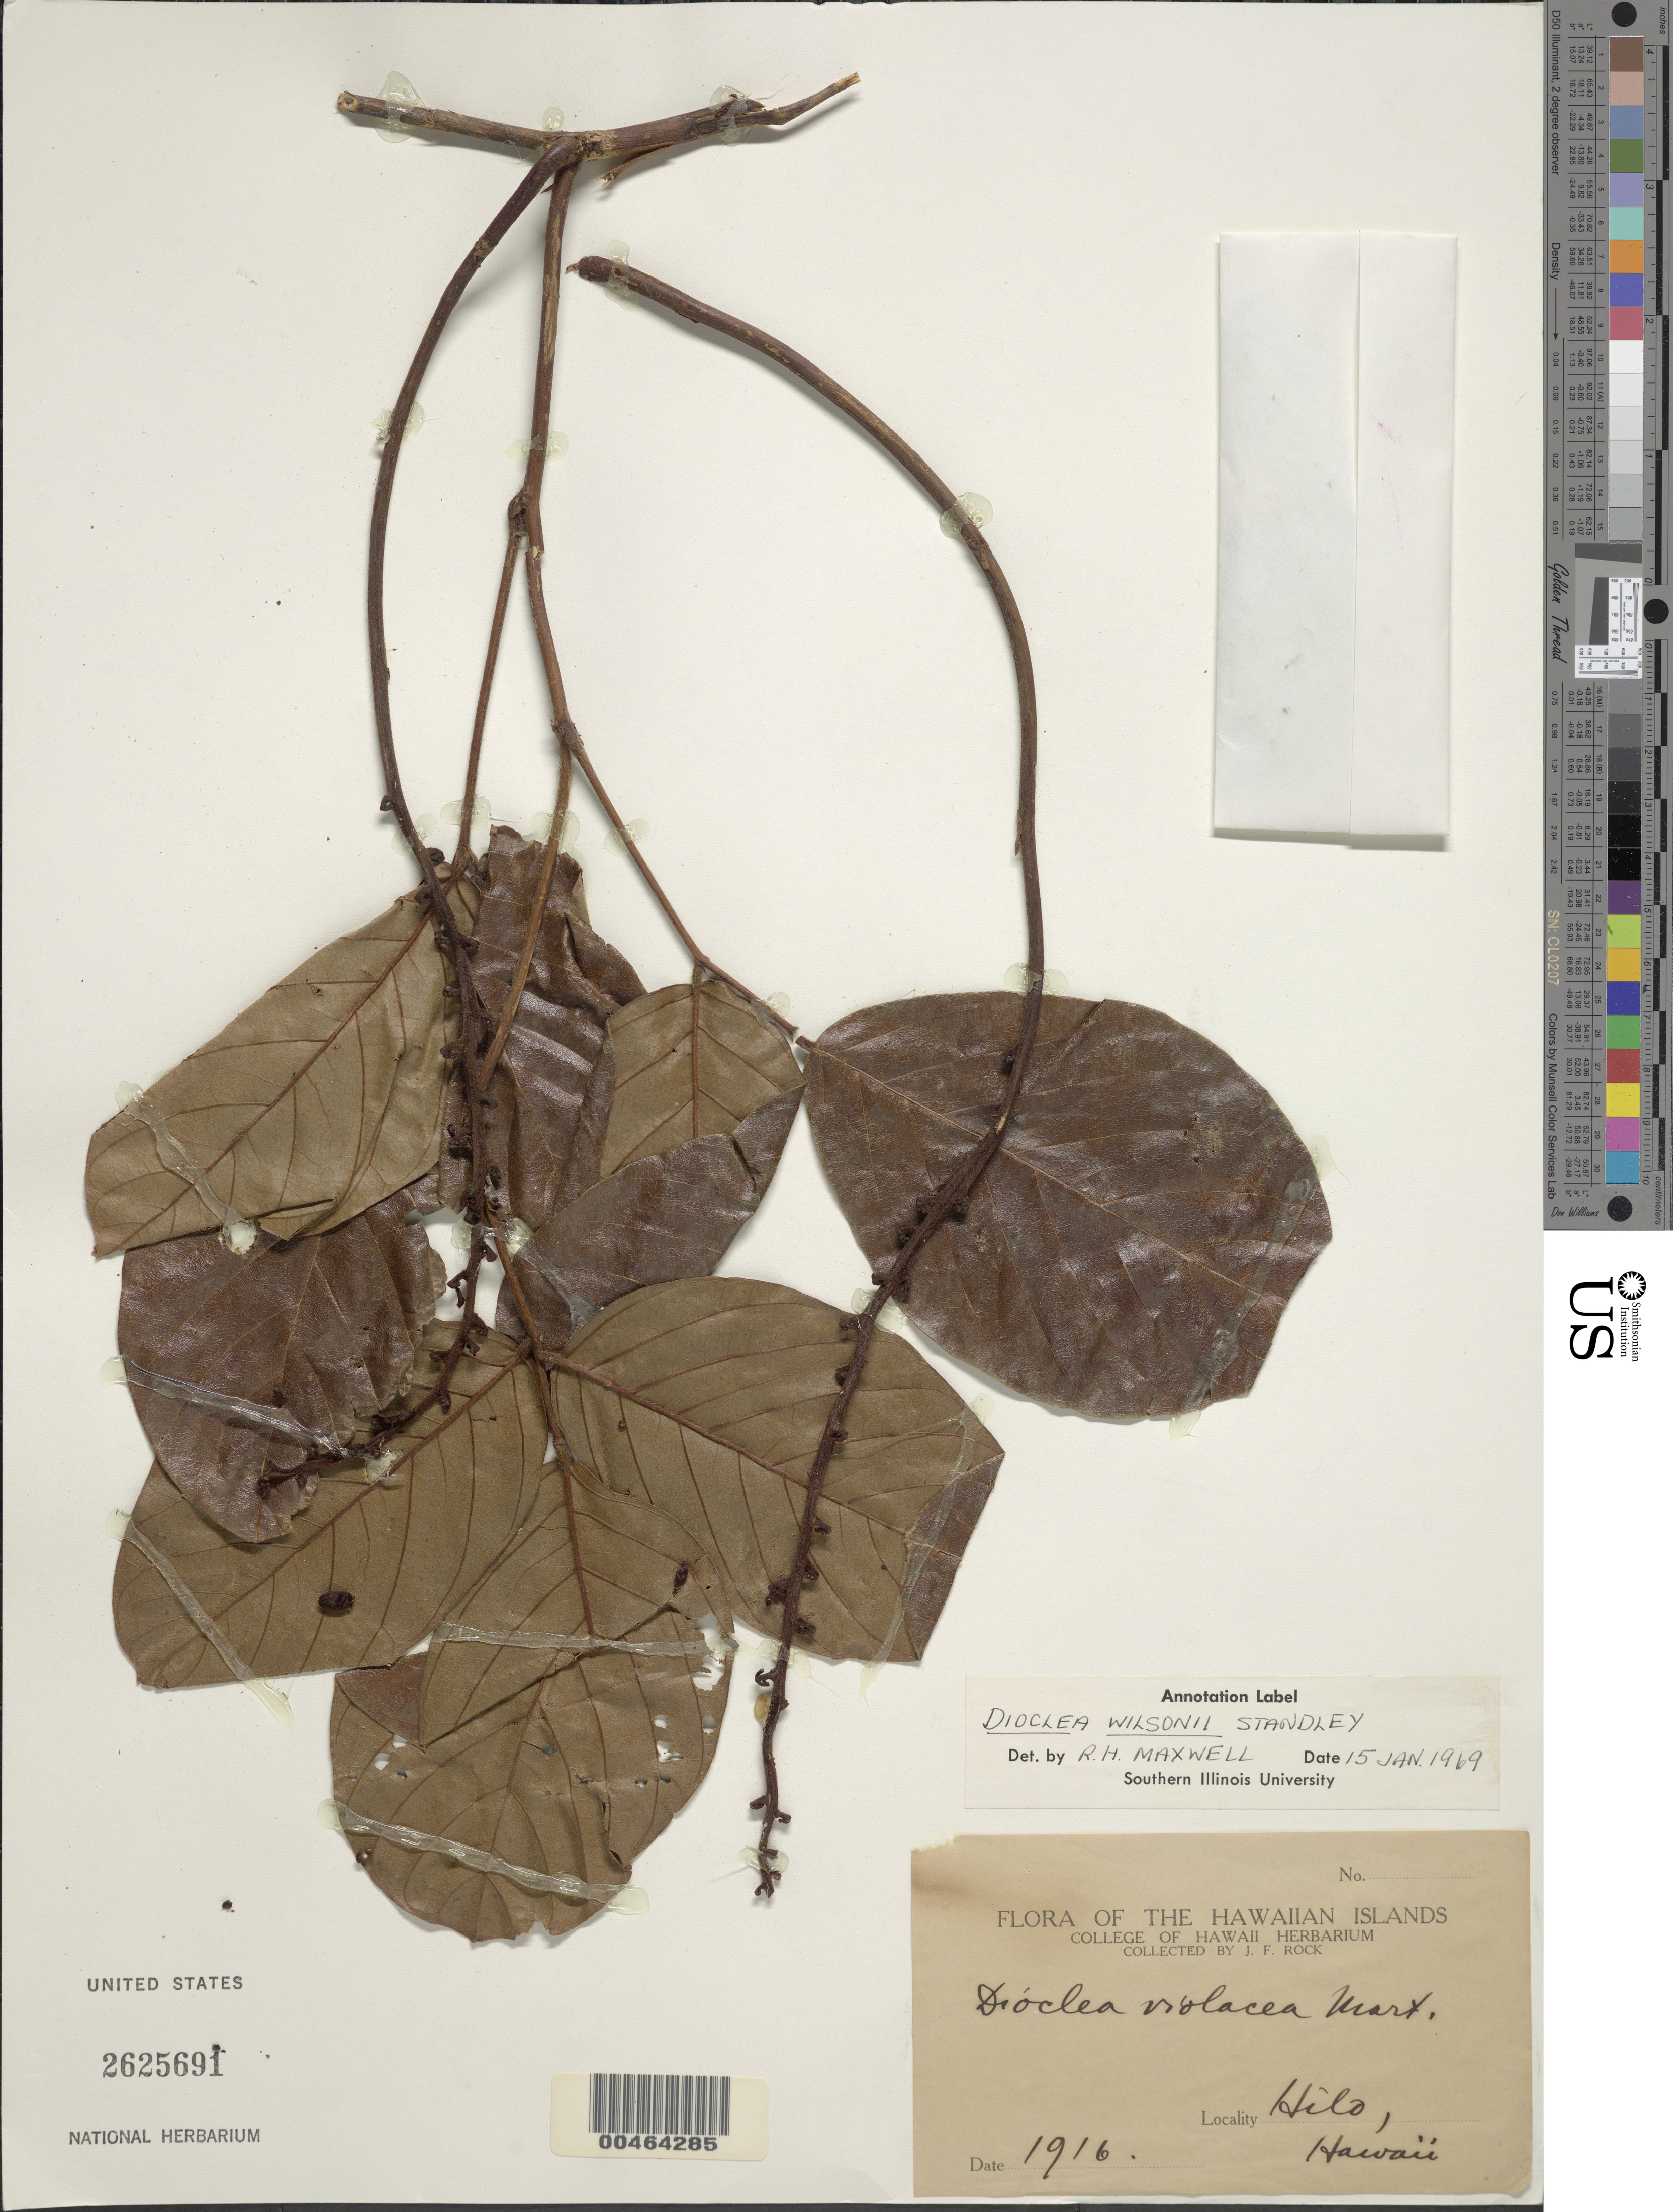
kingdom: Plantae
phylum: Tracheophyta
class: Magnoliopsida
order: Fabales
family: Fabaceae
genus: Macropsychanthus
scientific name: Macropsychanthus wilsonii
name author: (Standl.) L.P. Queiroz & Snak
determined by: Wagner, W. L., (BOT), Smithsonian Institution - National Museum of Natural History (UNITED STATES)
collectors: J. F. Rock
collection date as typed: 1916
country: United States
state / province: Hawaii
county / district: Hawaii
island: Hawaii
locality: Hilo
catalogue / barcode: US 2625691